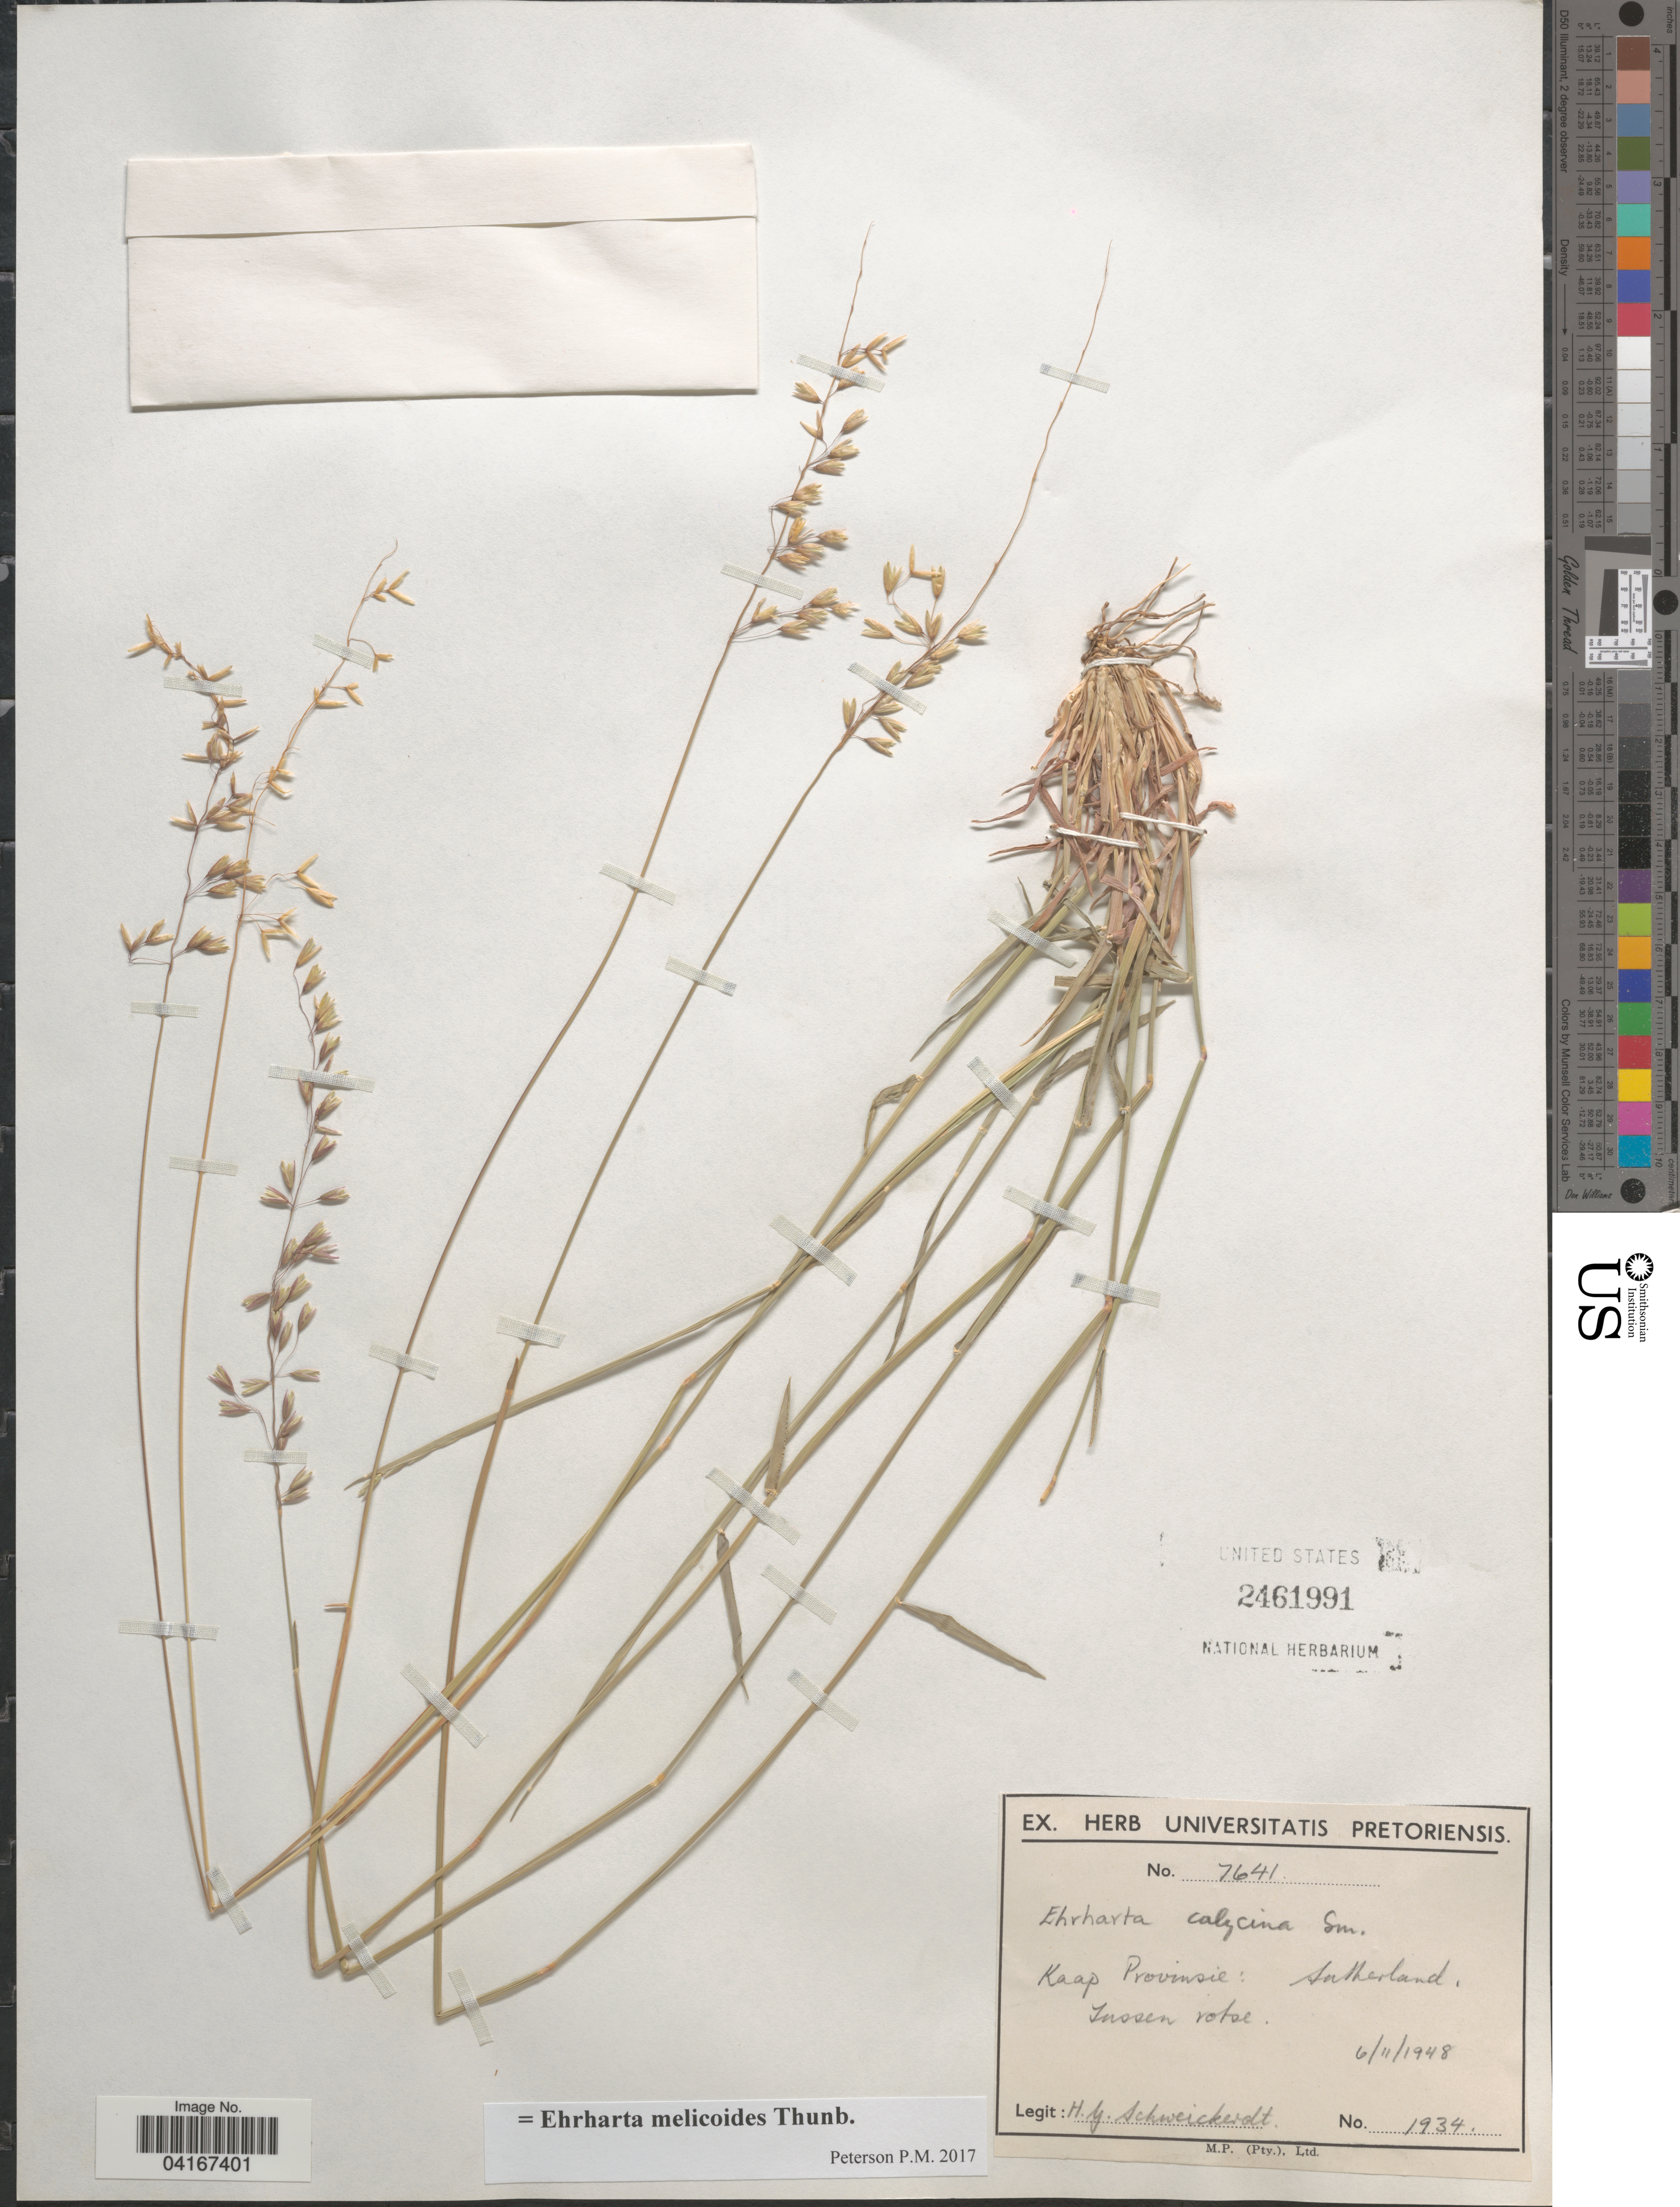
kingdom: Plantae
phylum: Tracheophyta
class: Liliopsida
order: Poales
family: Poaceae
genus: Ehrharta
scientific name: Ehrharta melicoides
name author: Thunb.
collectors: H. Schweickerdt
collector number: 1934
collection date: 1948-11-06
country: South Africa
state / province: Northern Cape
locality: Kaap Provinsie: Sutherland, Inssen rotse.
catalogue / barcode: US 2461991